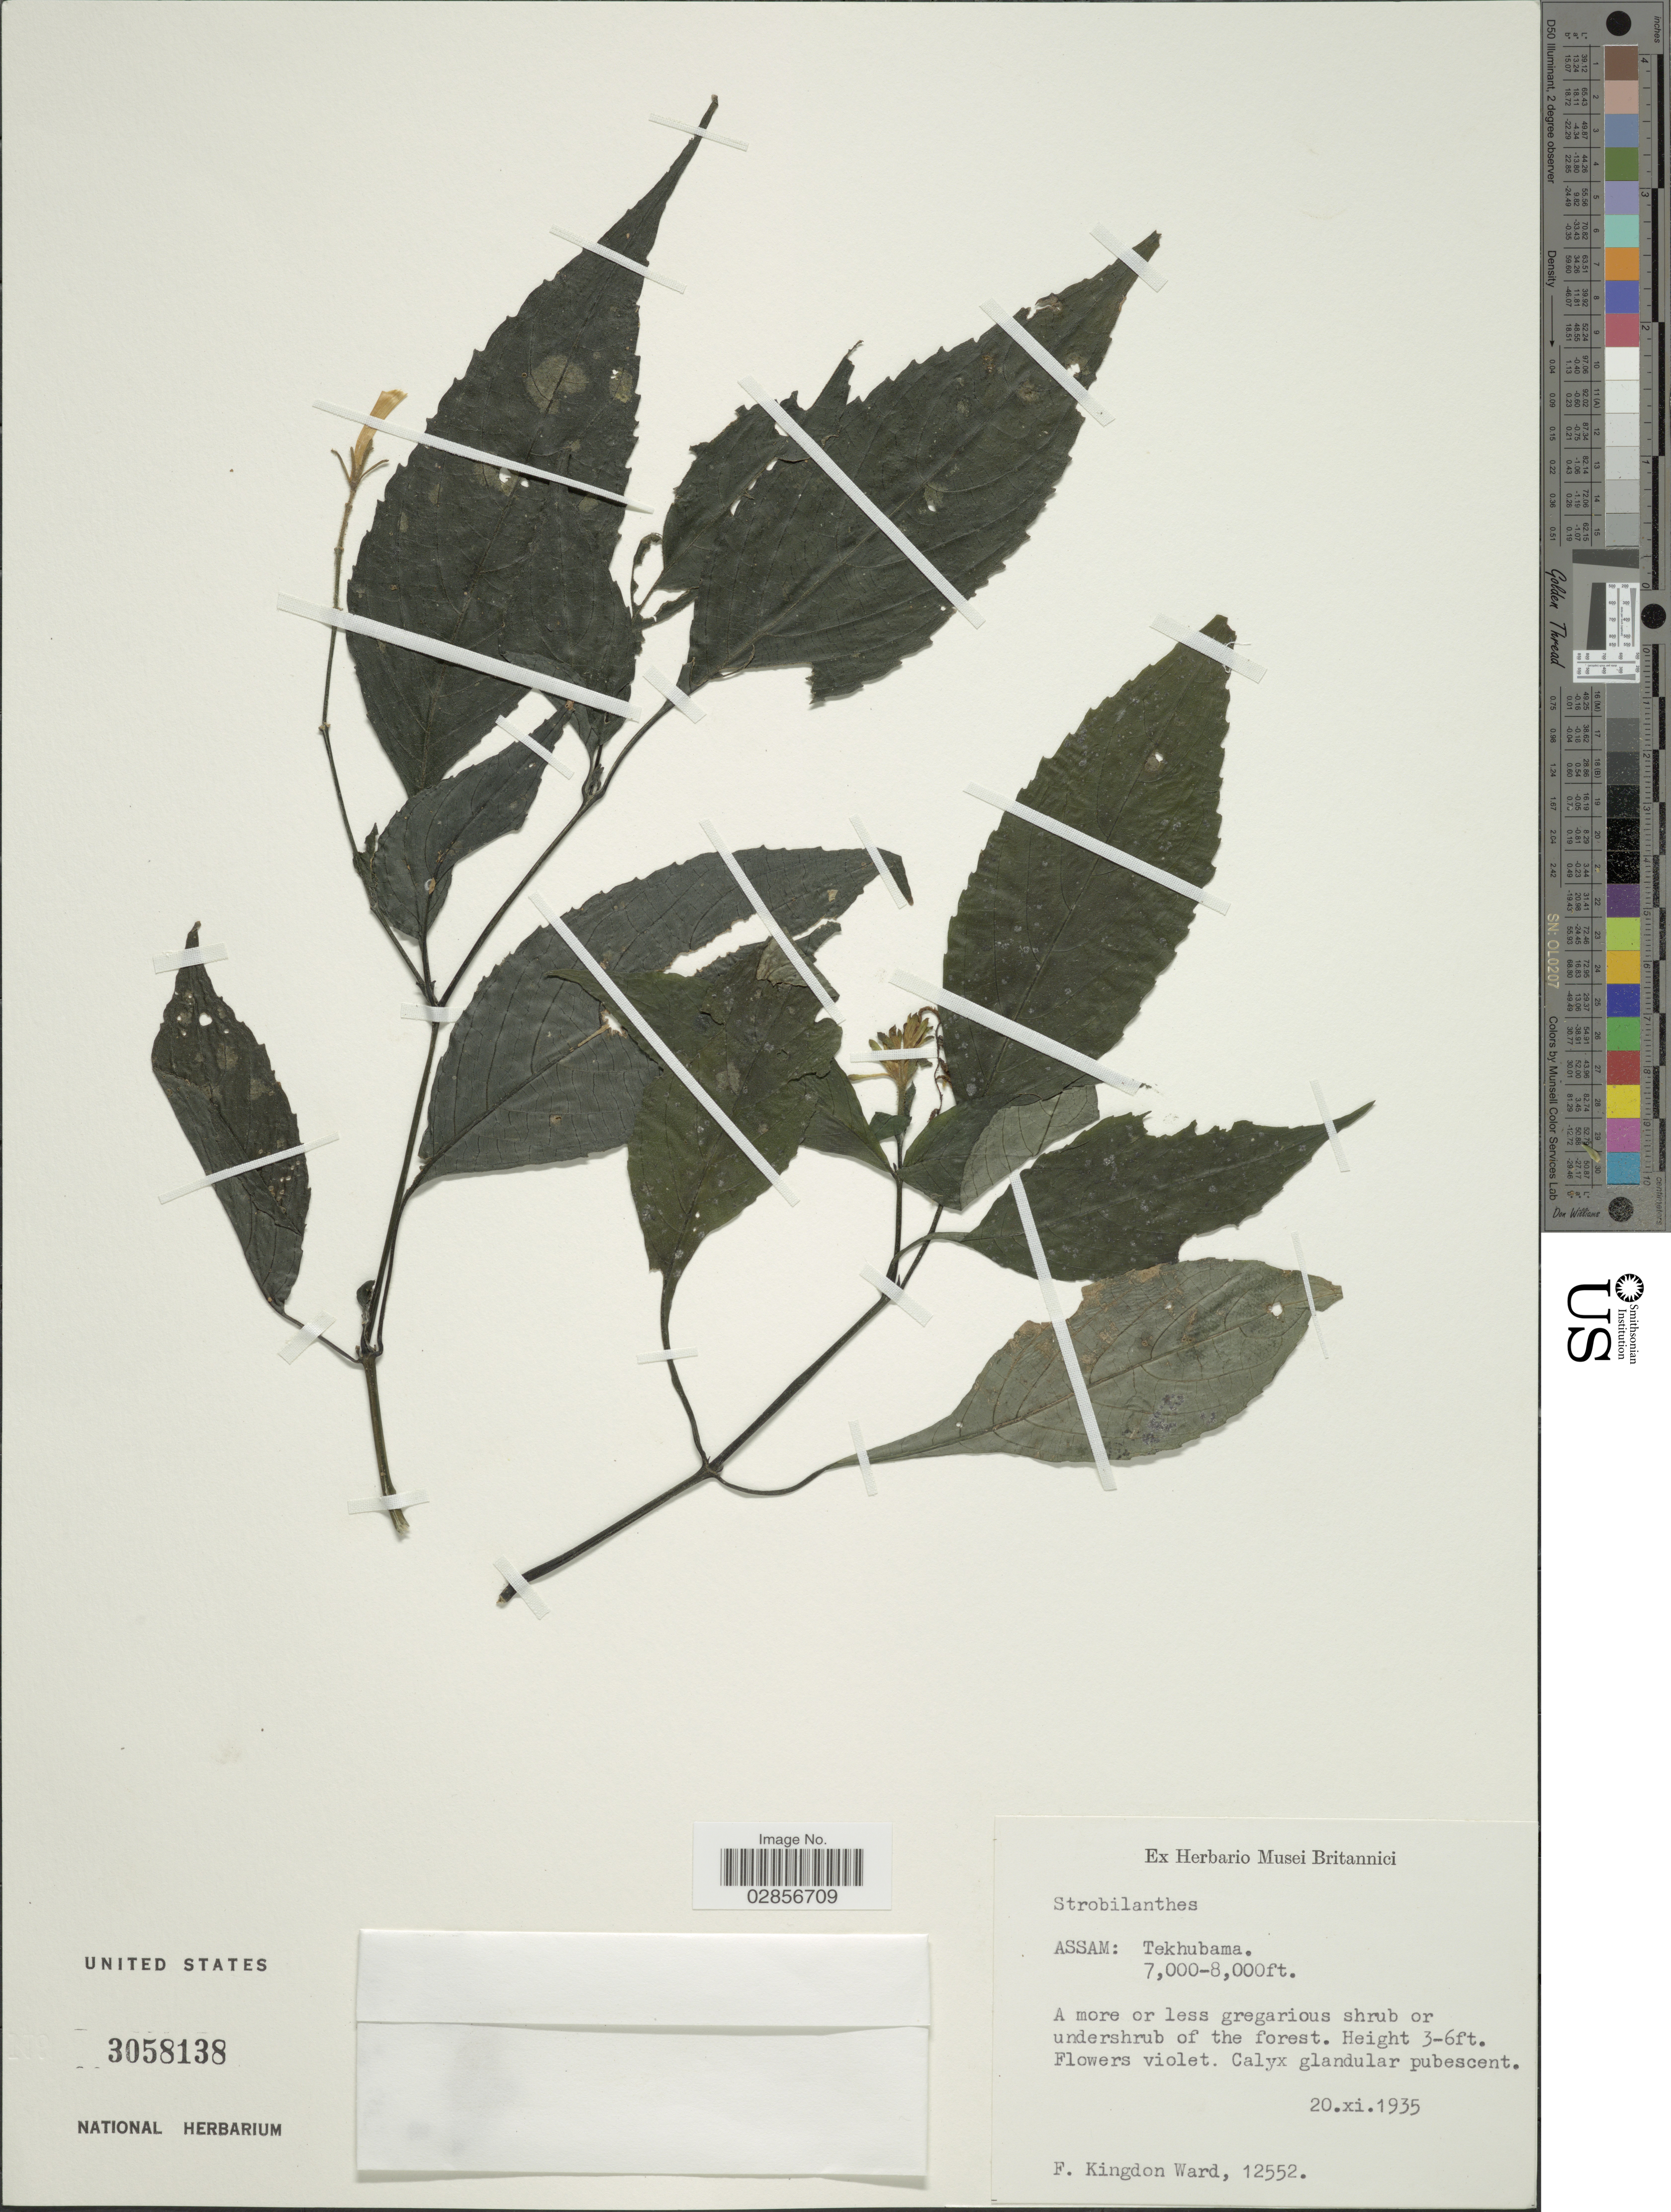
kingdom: Plantae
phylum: Tracheophyta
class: Magnoliopsida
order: Lamiales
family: Acanthaceae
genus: Strobilanthes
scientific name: Strobilanthes sp.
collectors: F. Kingdon Ward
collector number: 12552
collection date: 1935-11-20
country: India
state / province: Assam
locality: Tekhubama.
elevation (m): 2134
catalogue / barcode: US 3058138